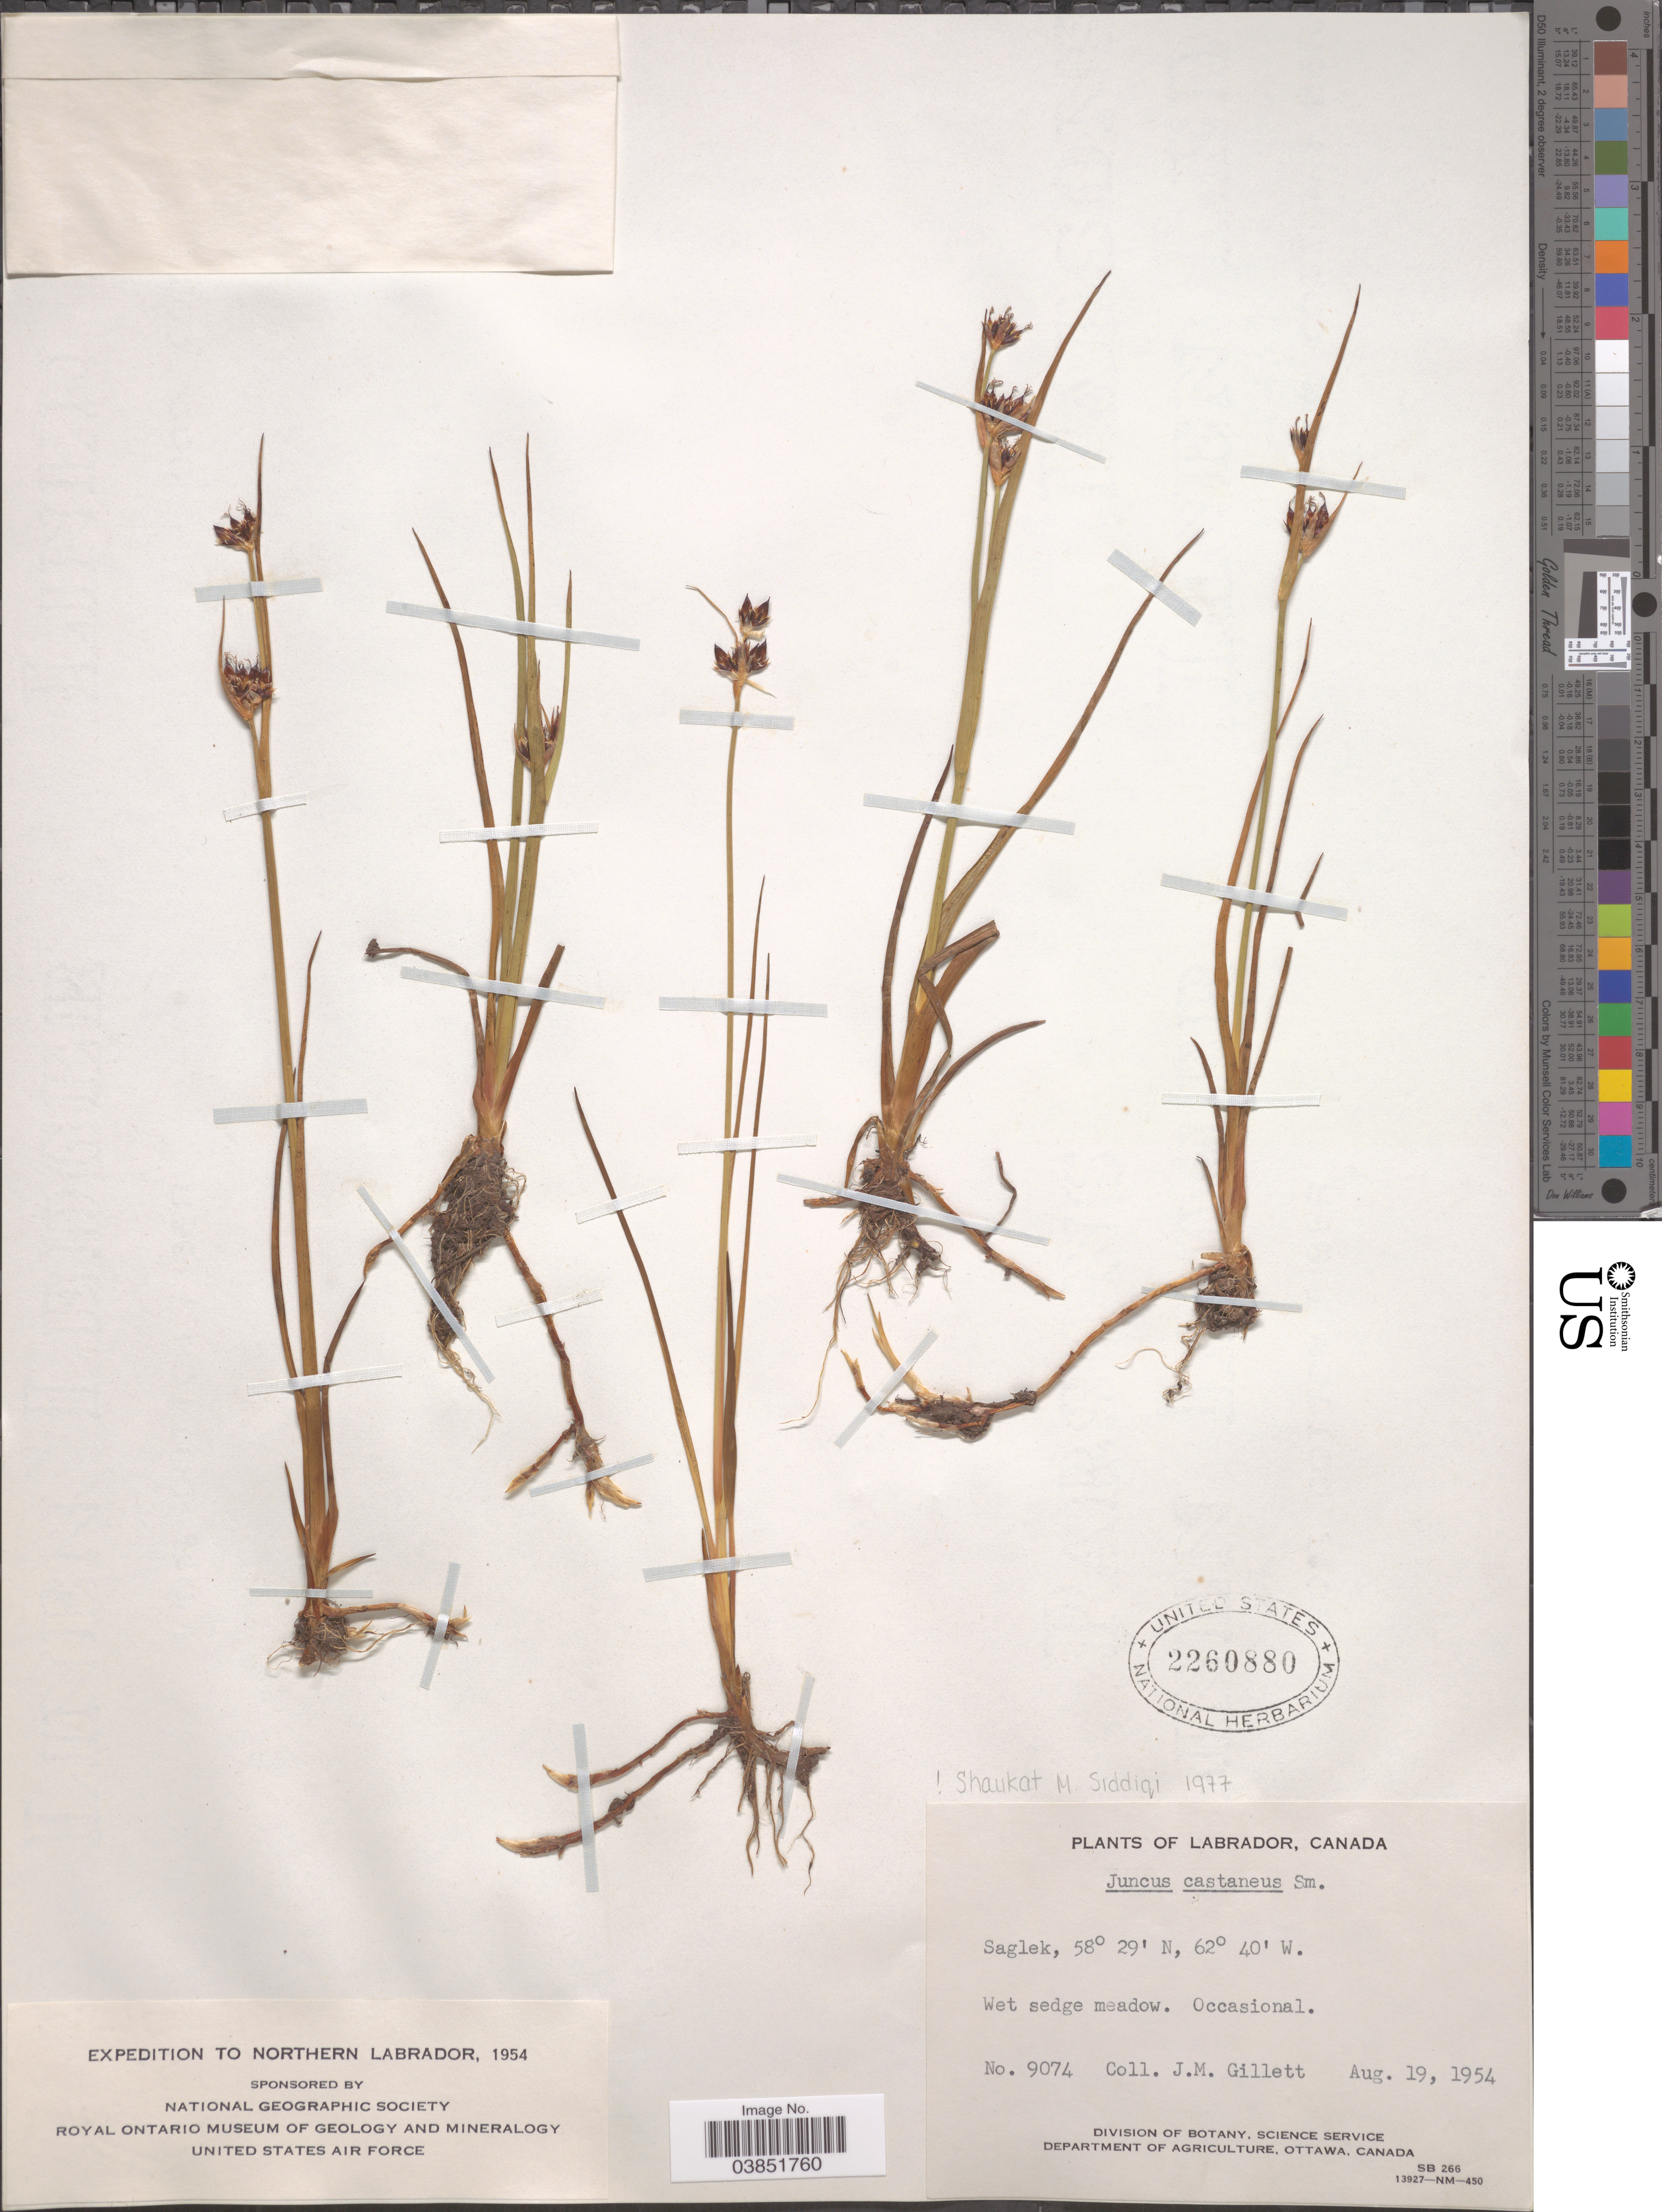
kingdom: Plantae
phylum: Tracheophyta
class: Liliopsida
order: Poales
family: Juncaceae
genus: Juncus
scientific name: Juncus castaneus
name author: Sm.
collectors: J. M. Gillett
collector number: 9074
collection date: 1954-08-19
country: Canada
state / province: Newfoundland and Labrador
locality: Northern Labrador. Saglek.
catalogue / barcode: US 2260880